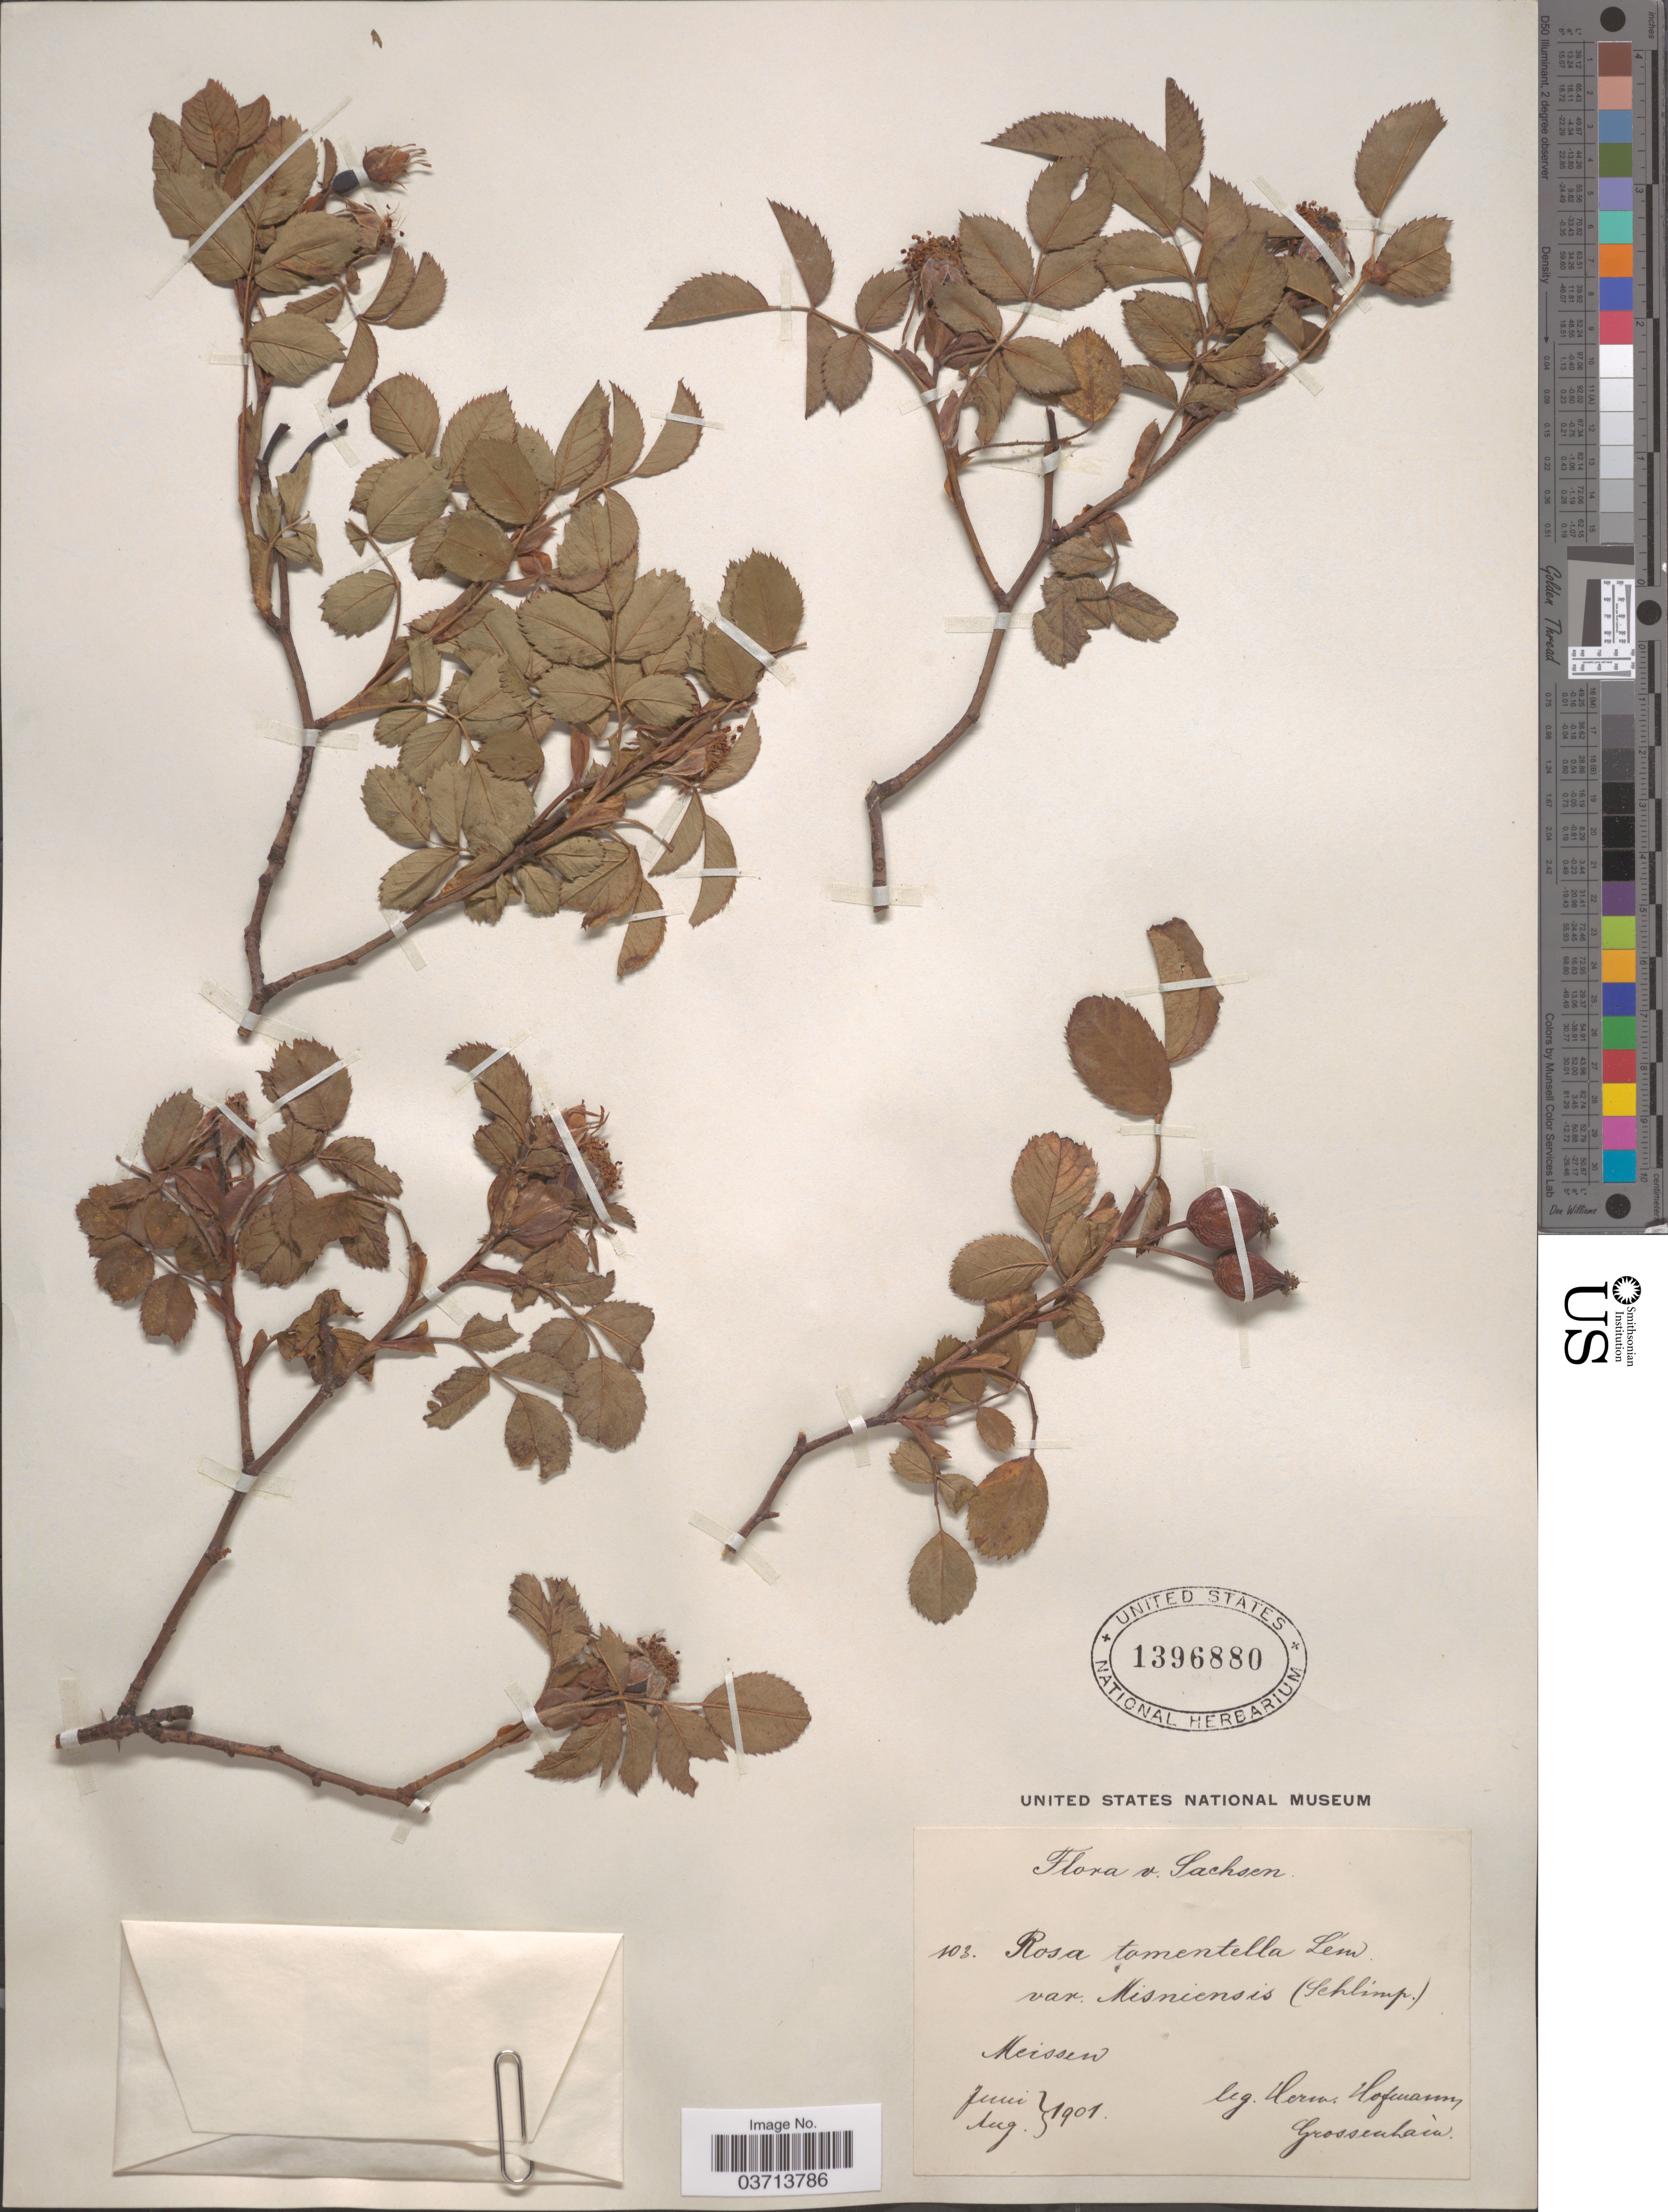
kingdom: Plantae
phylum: Tracheophyta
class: Magnoliopsida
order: Rosales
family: Rosaceae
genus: Rosa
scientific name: Rosa tomentella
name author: Léman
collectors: H. Hofmann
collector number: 103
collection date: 1901-06/1901-08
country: Germany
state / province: Sachsen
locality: Heissen.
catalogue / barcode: US 1396880